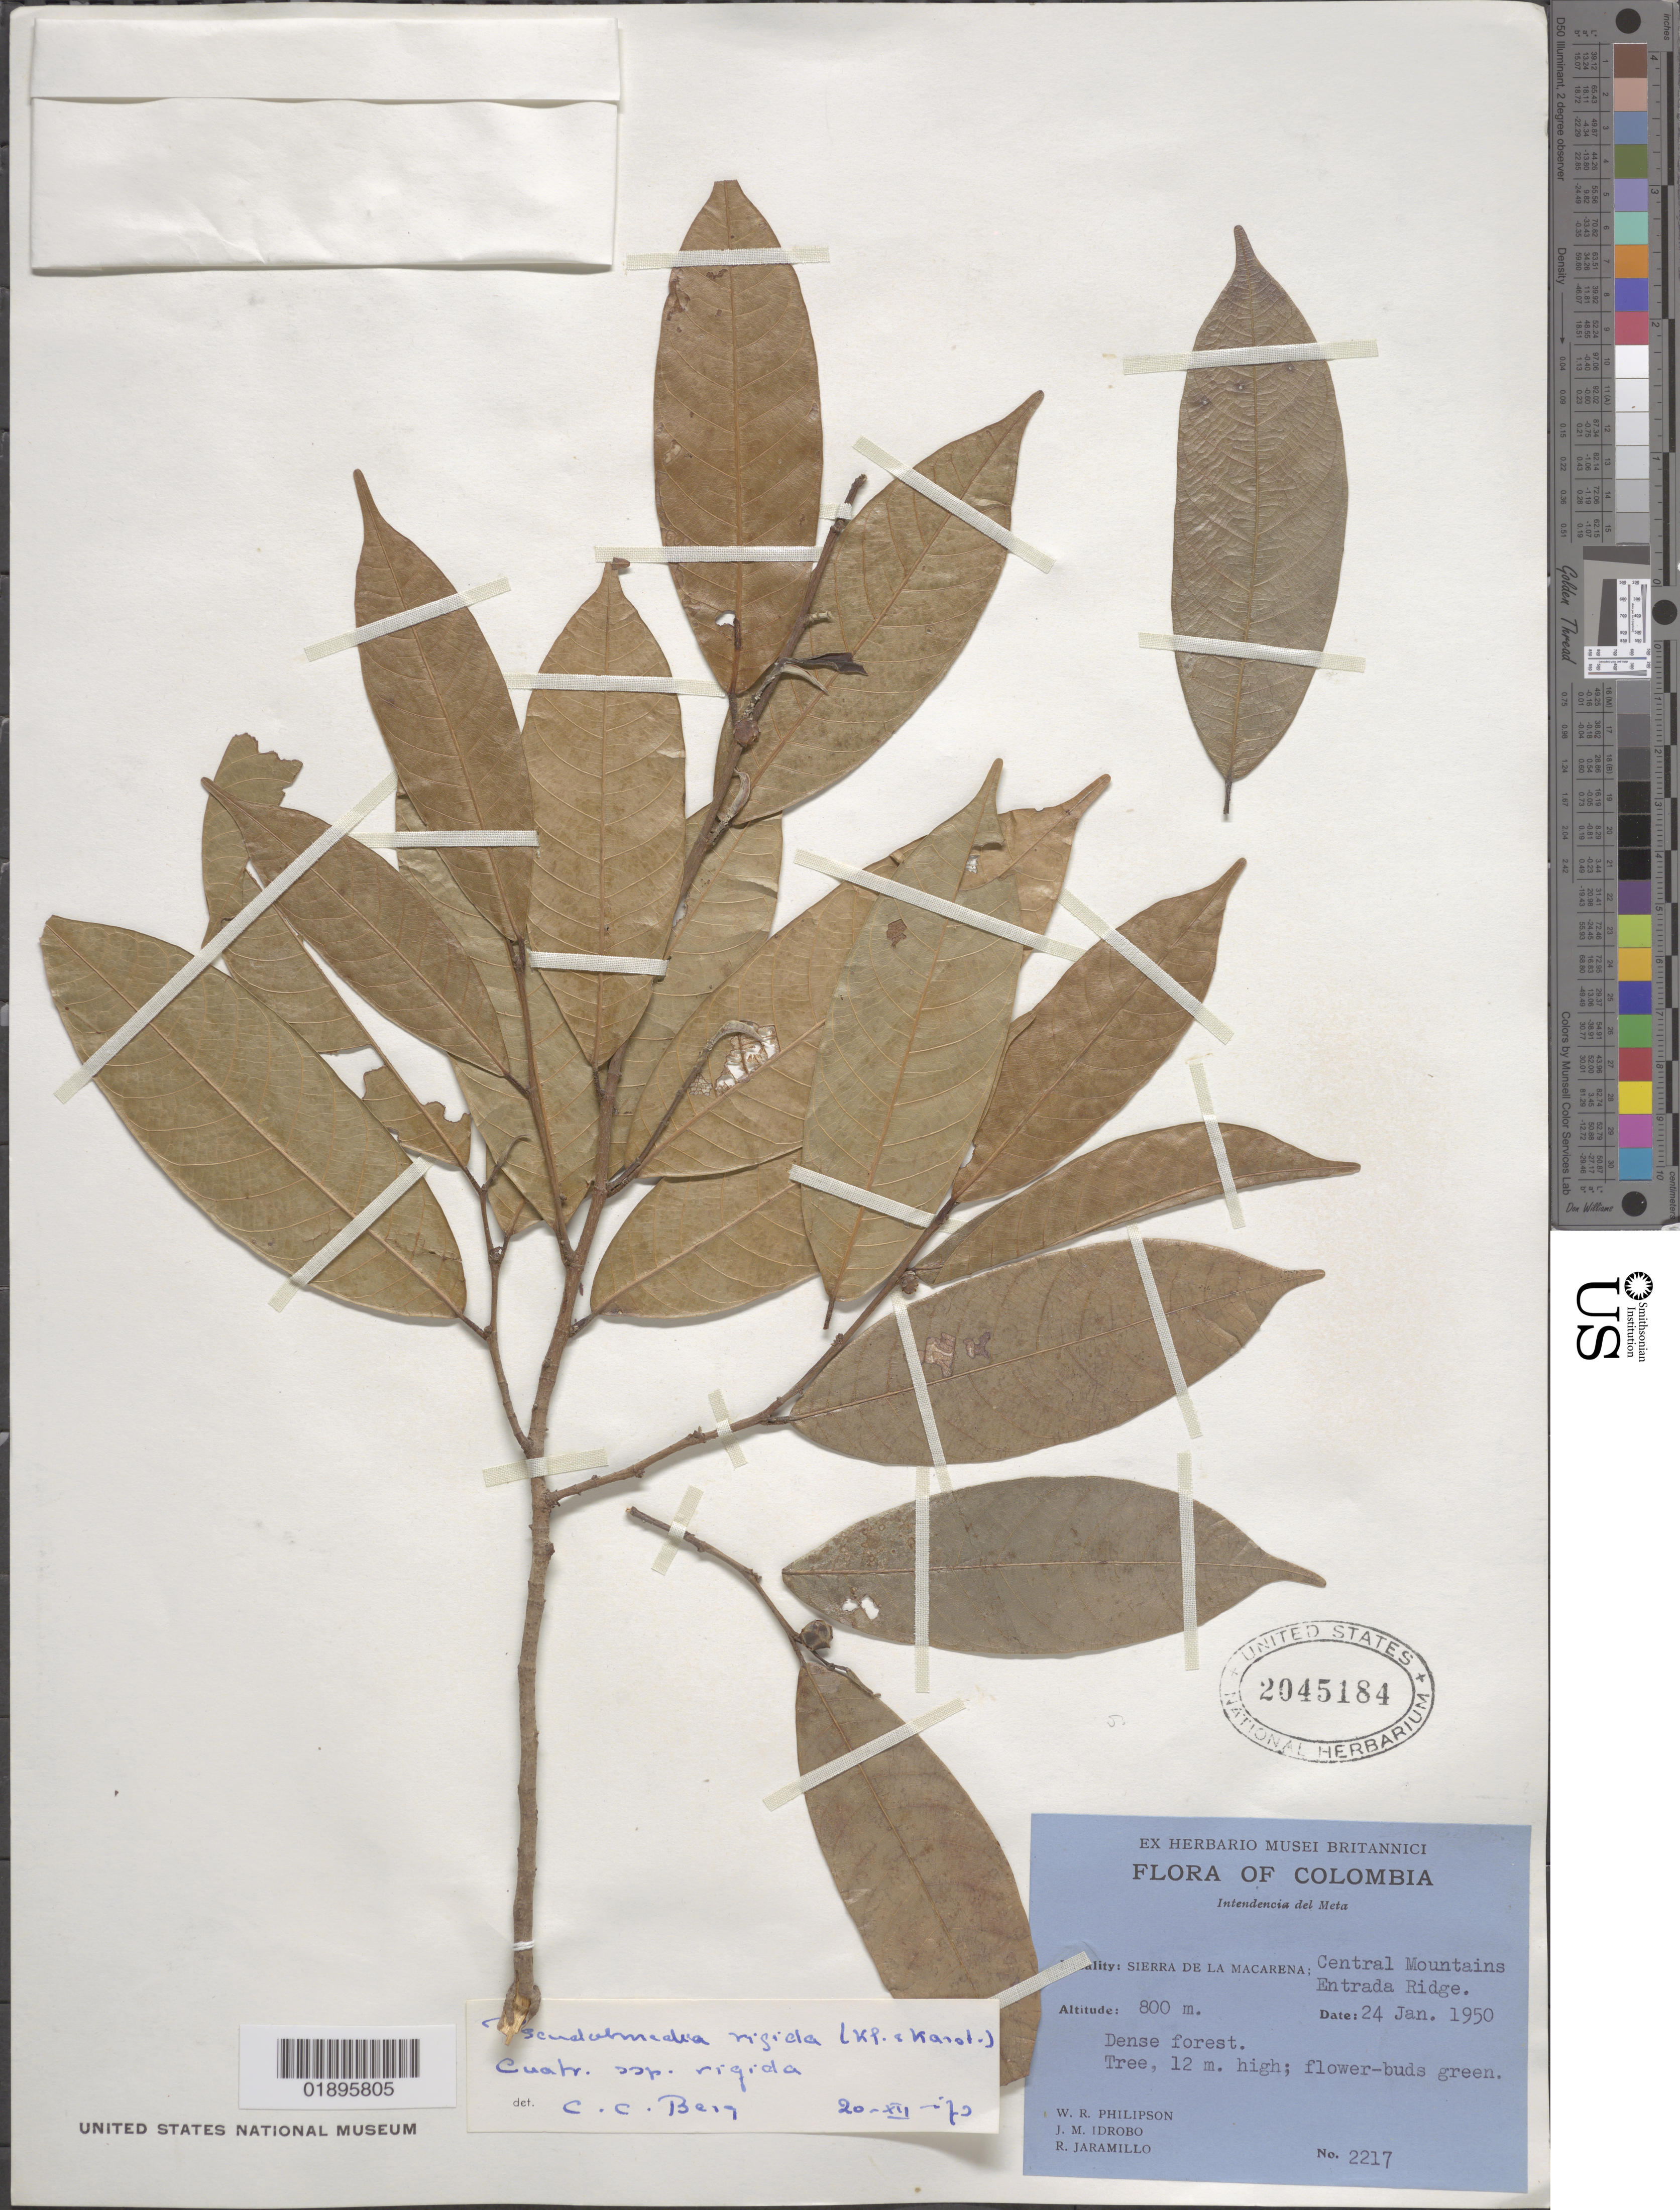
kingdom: Plantae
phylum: Tracheophyta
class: Magnoliopsida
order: Rosales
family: Moraceae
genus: Pseudolmedia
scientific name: Pseudolmedia rigida subsp. rigida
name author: (Klotzsch & H. Karst.) Cuatrec.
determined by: Berg, C. C.; Heusden, E. C.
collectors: W. R. Philipson, J. M. Idrobo & R. Jaramillo M.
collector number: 2217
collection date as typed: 24 Jan 1950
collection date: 1950-01-24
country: Colombia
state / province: Meta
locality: Sierra de La Macarena, Entrada ridge.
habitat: Dense forest.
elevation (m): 800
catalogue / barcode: US 2045184